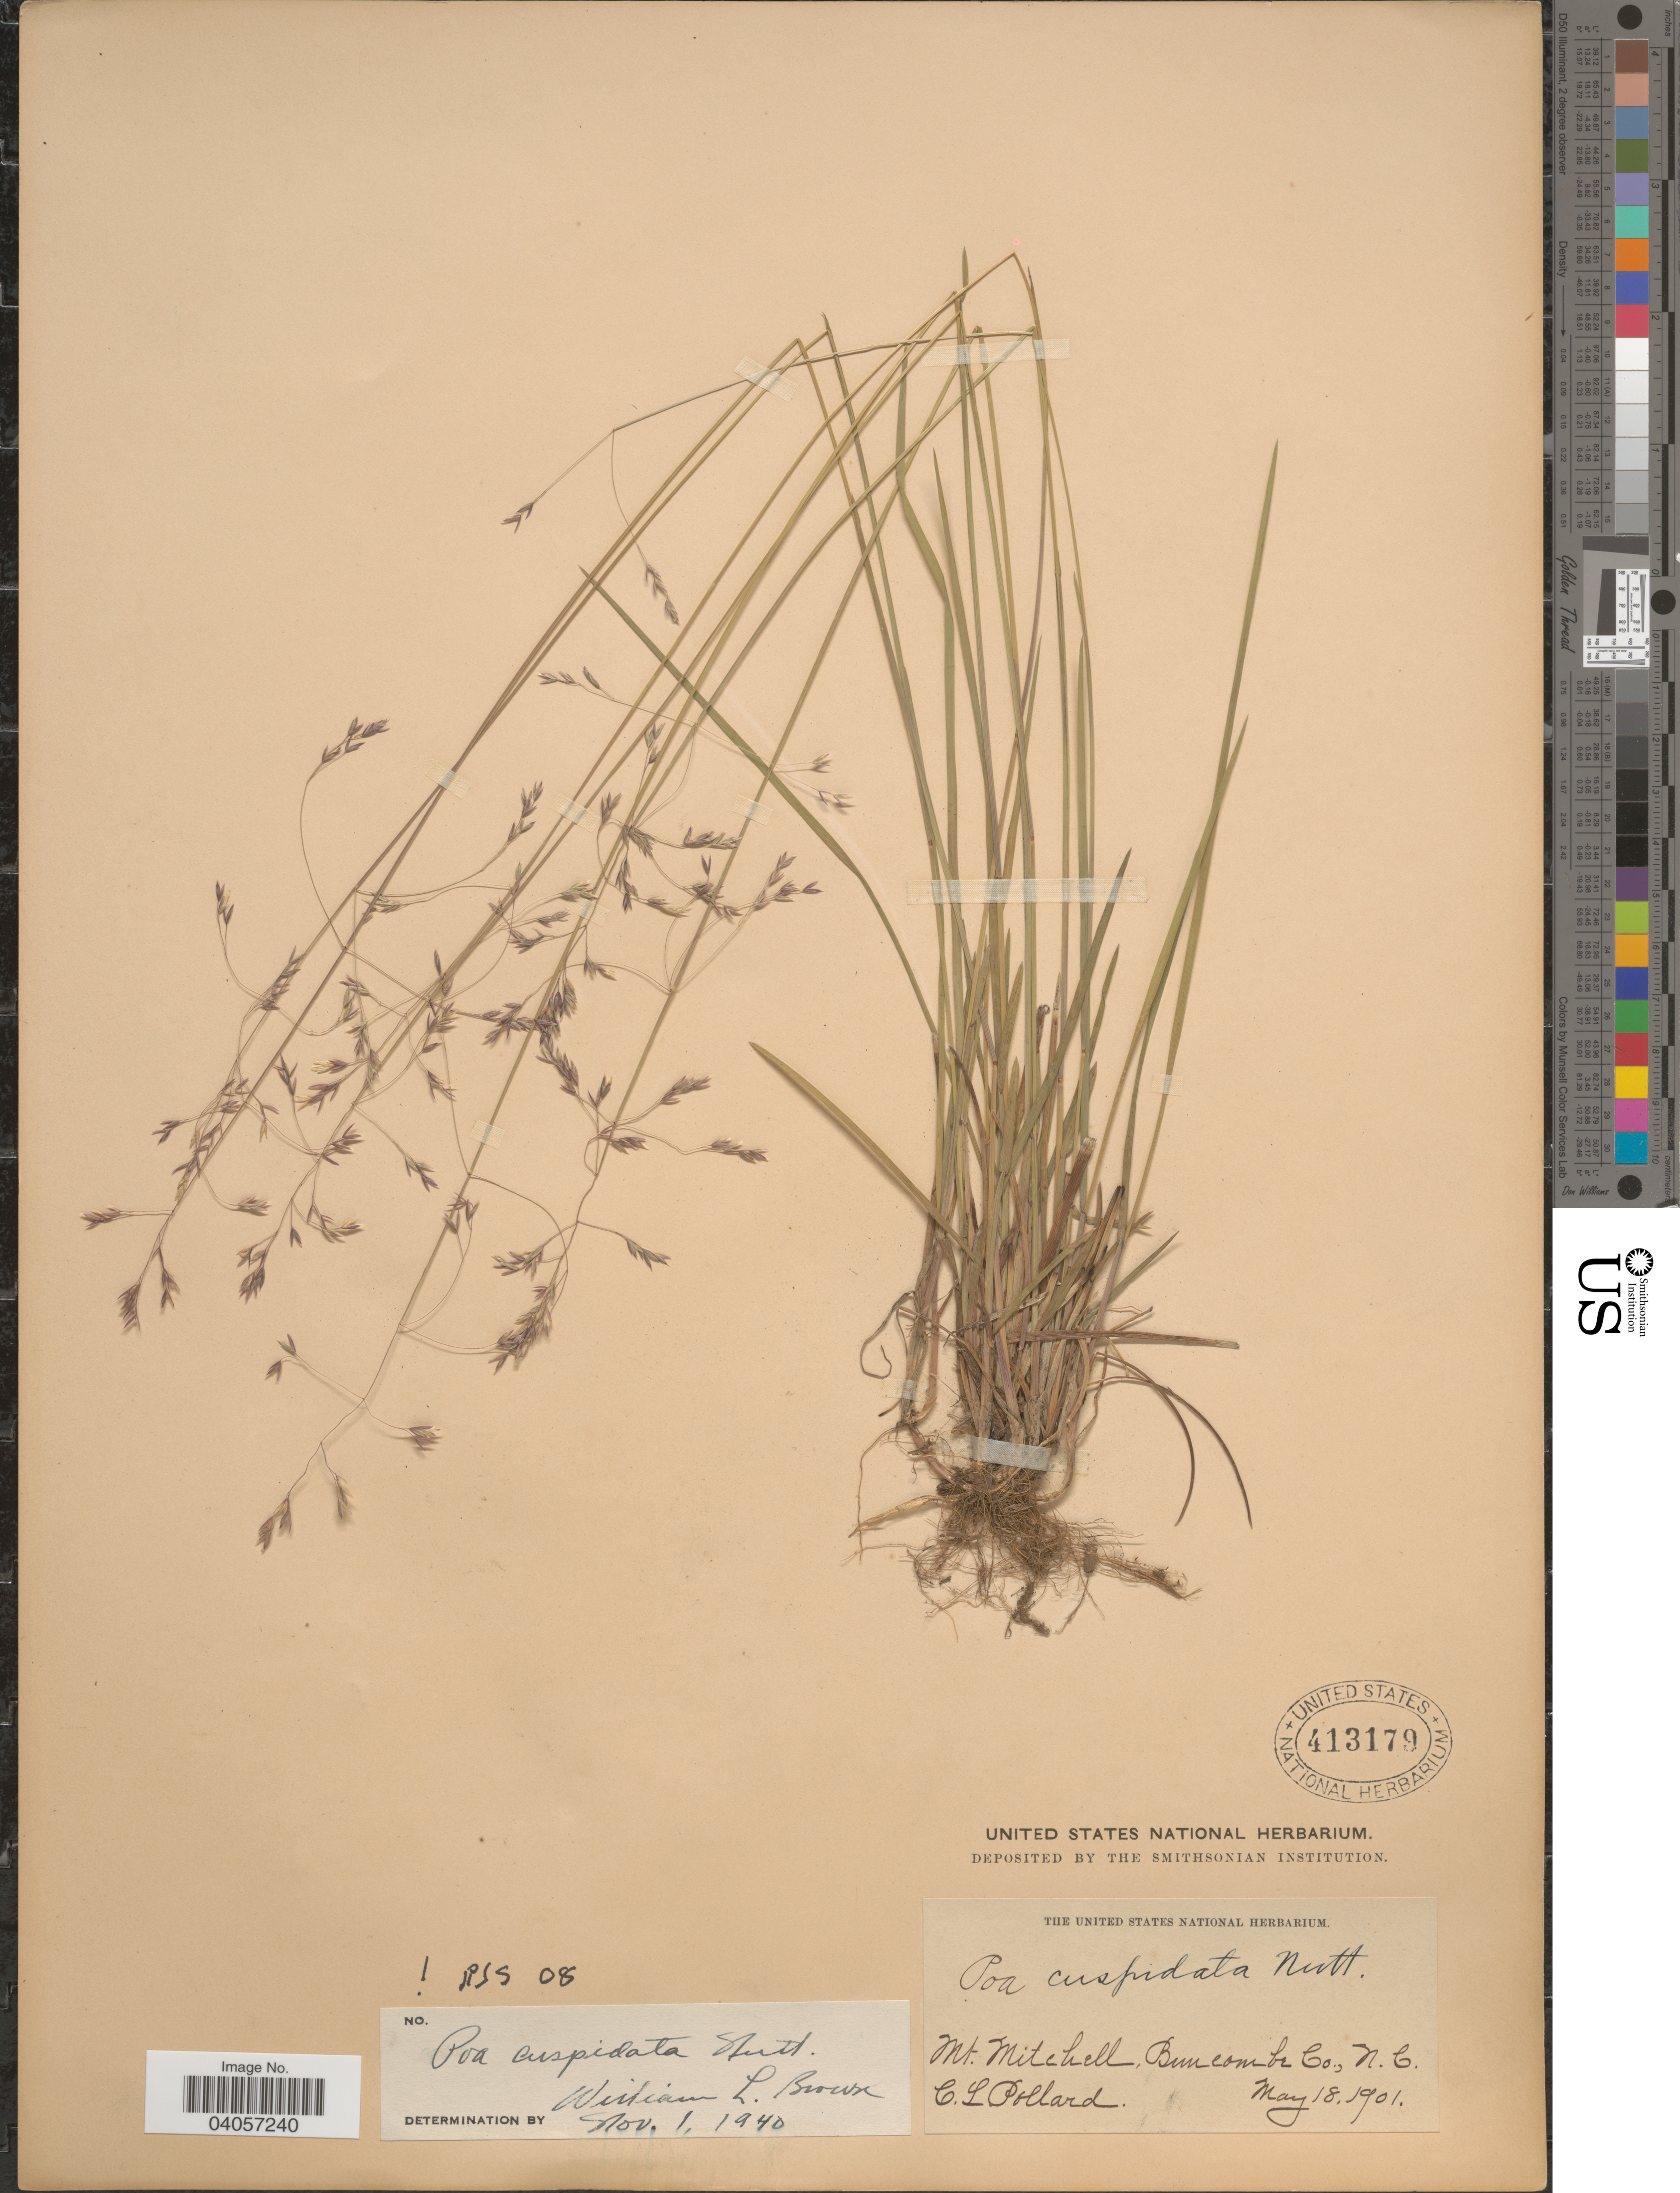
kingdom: Plantae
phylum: Tracheophyta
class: Liliopsida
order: Poales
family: Poaceae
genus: Poa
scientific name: Poa cuspidata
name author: Nutt.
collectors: C. L. Pollard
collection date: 1901-05-18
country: United States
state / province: North Carolina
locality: Mt. Mitchell, Buncombe Co.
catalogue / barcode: US 413179